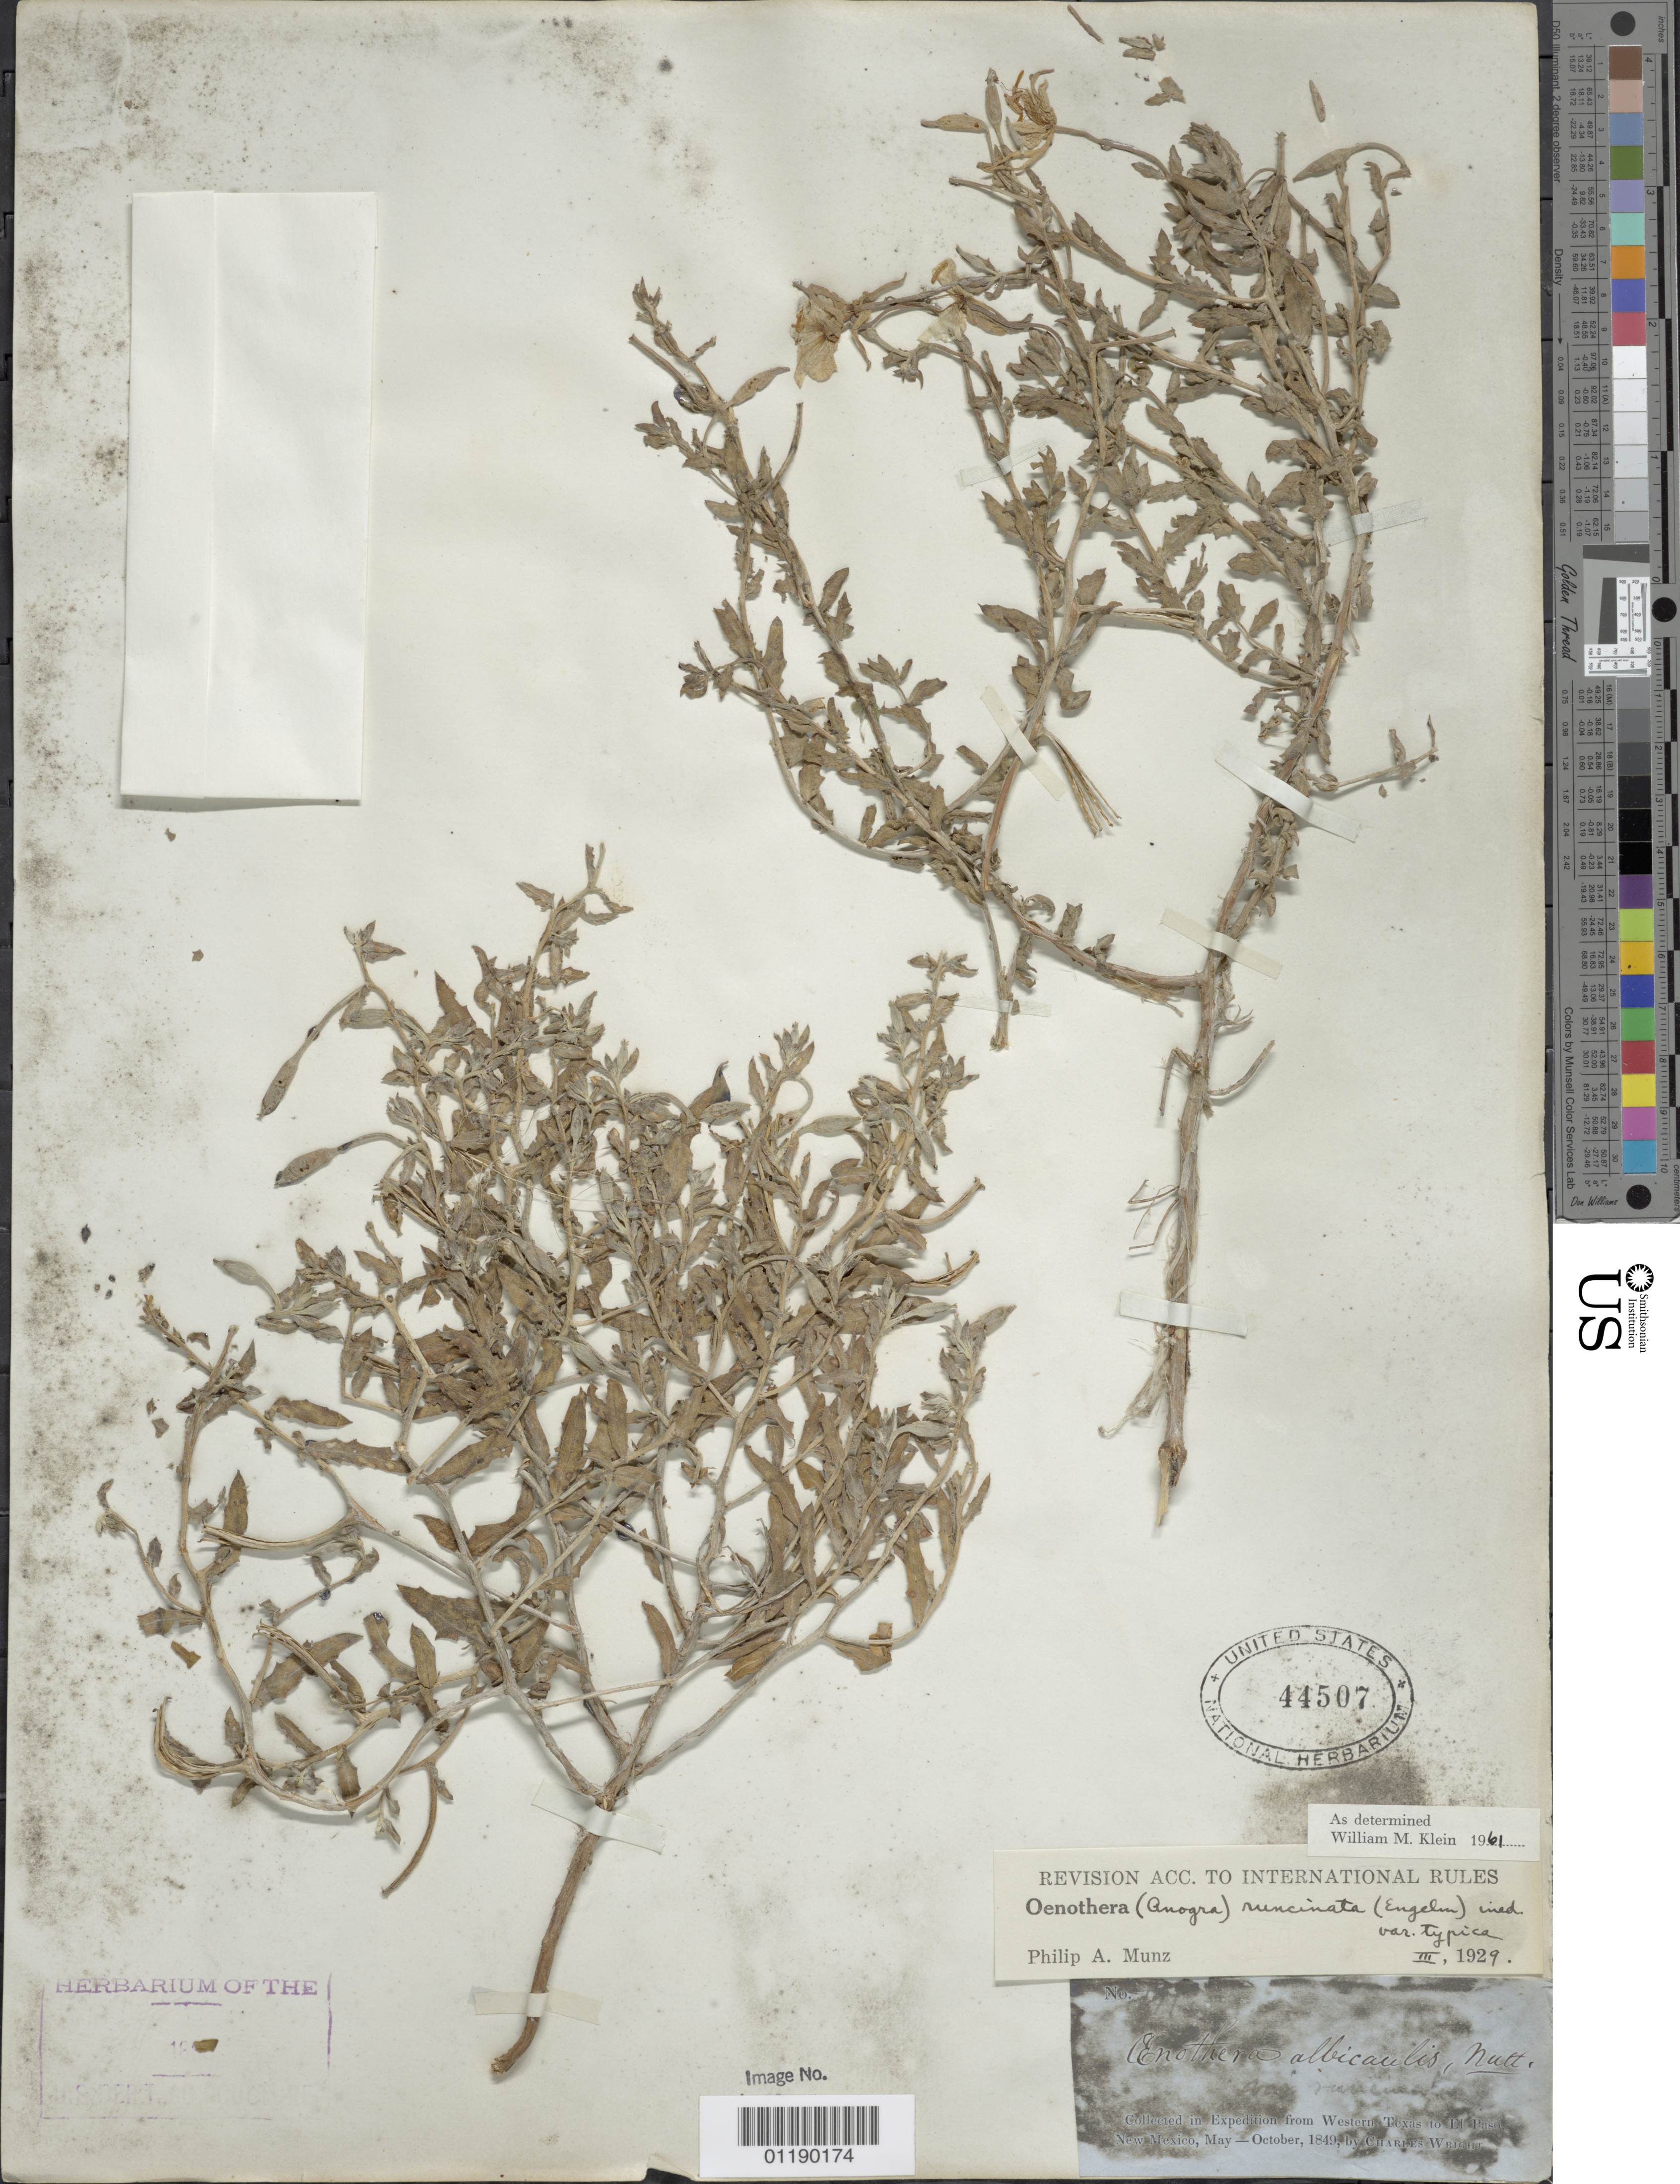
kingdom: Plantae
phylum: Tracheophyta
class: Magnoliopsida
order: Myrtales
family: Onagraceae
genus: Oenothera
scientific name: Oenothera pallida subsp. runcinata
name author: (Engelm.) Munz & W.M. Klein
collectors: C. Wright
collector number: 191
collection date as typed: May 1849 to -- Oct 1849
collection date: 1849-05/1849-10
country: United States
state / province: New Mexico / Texas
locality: from Western Texas to El Paso, New Mexico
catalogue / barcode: US 44507